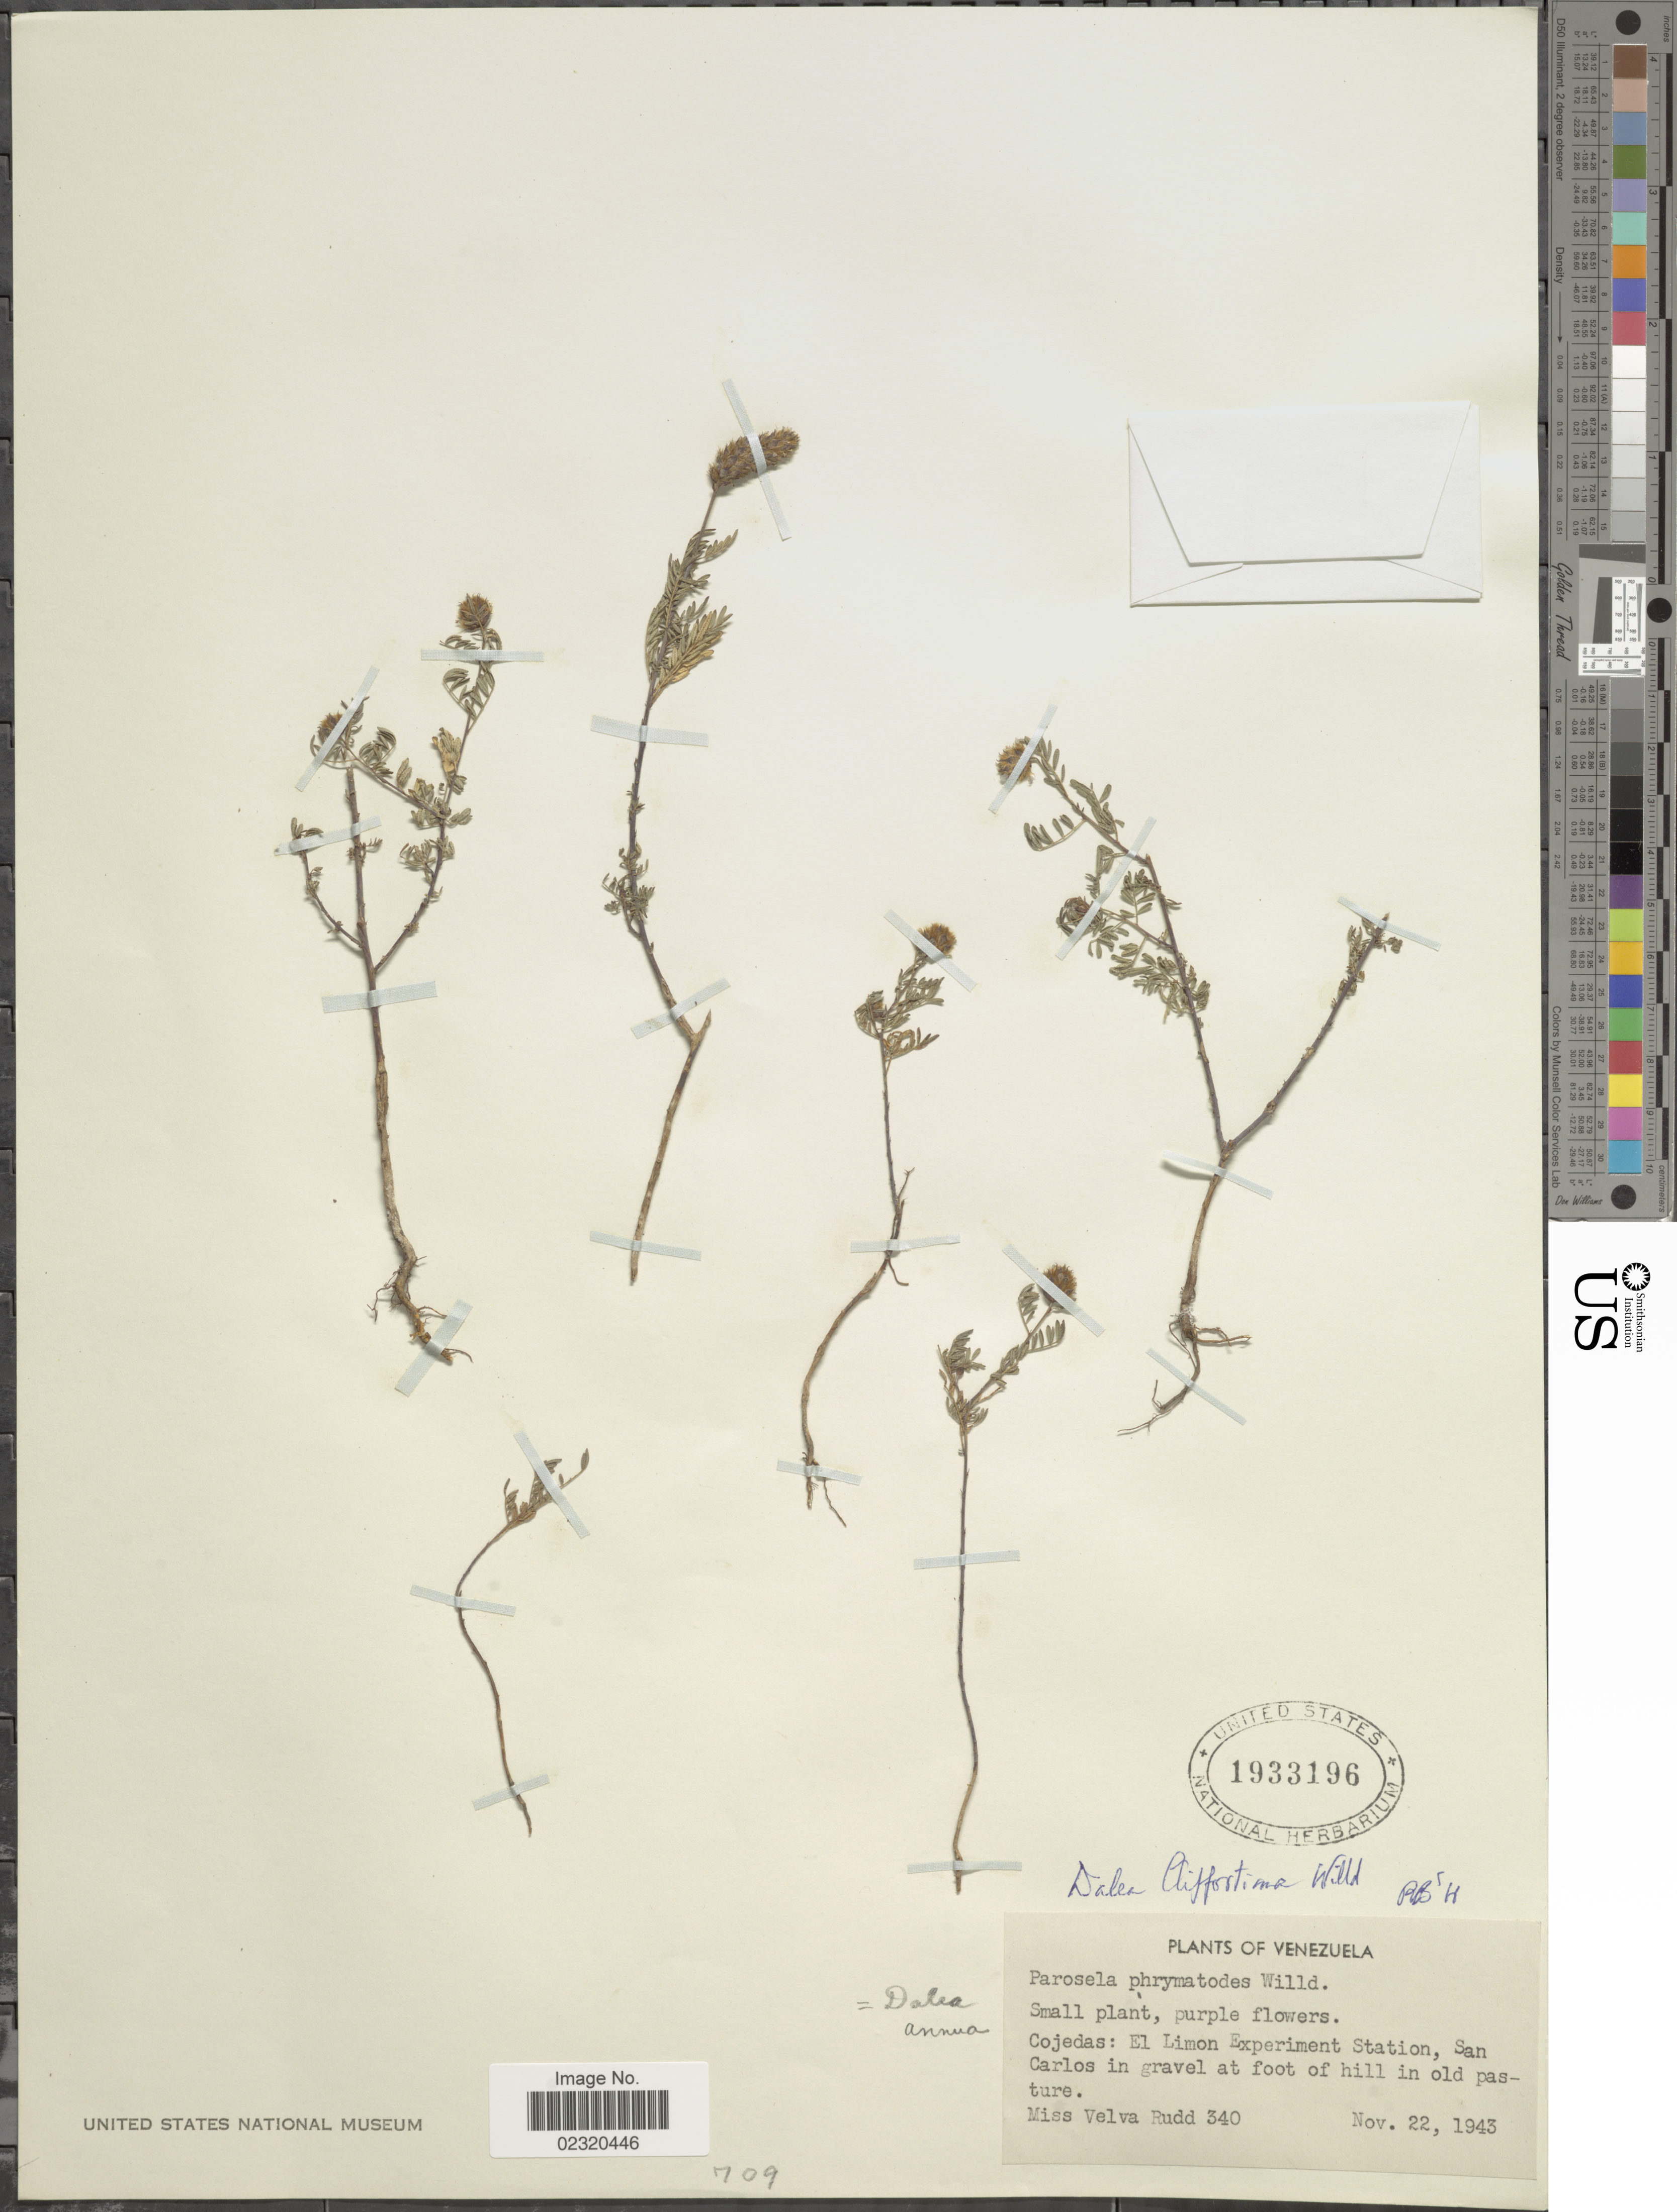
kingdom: Plantae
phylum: Tracheophyta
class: Magnoliopsida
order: Fabales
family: Fabaceae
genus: Dalea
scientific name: Dalea cliffortiana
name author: Willd.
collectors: V. E. Rudd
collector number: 340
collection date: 1943-11-22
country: Venezuela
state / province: Cojedes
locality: Cojedas, El Limon Experiment Station, San Carlos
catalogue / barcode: US 1933196